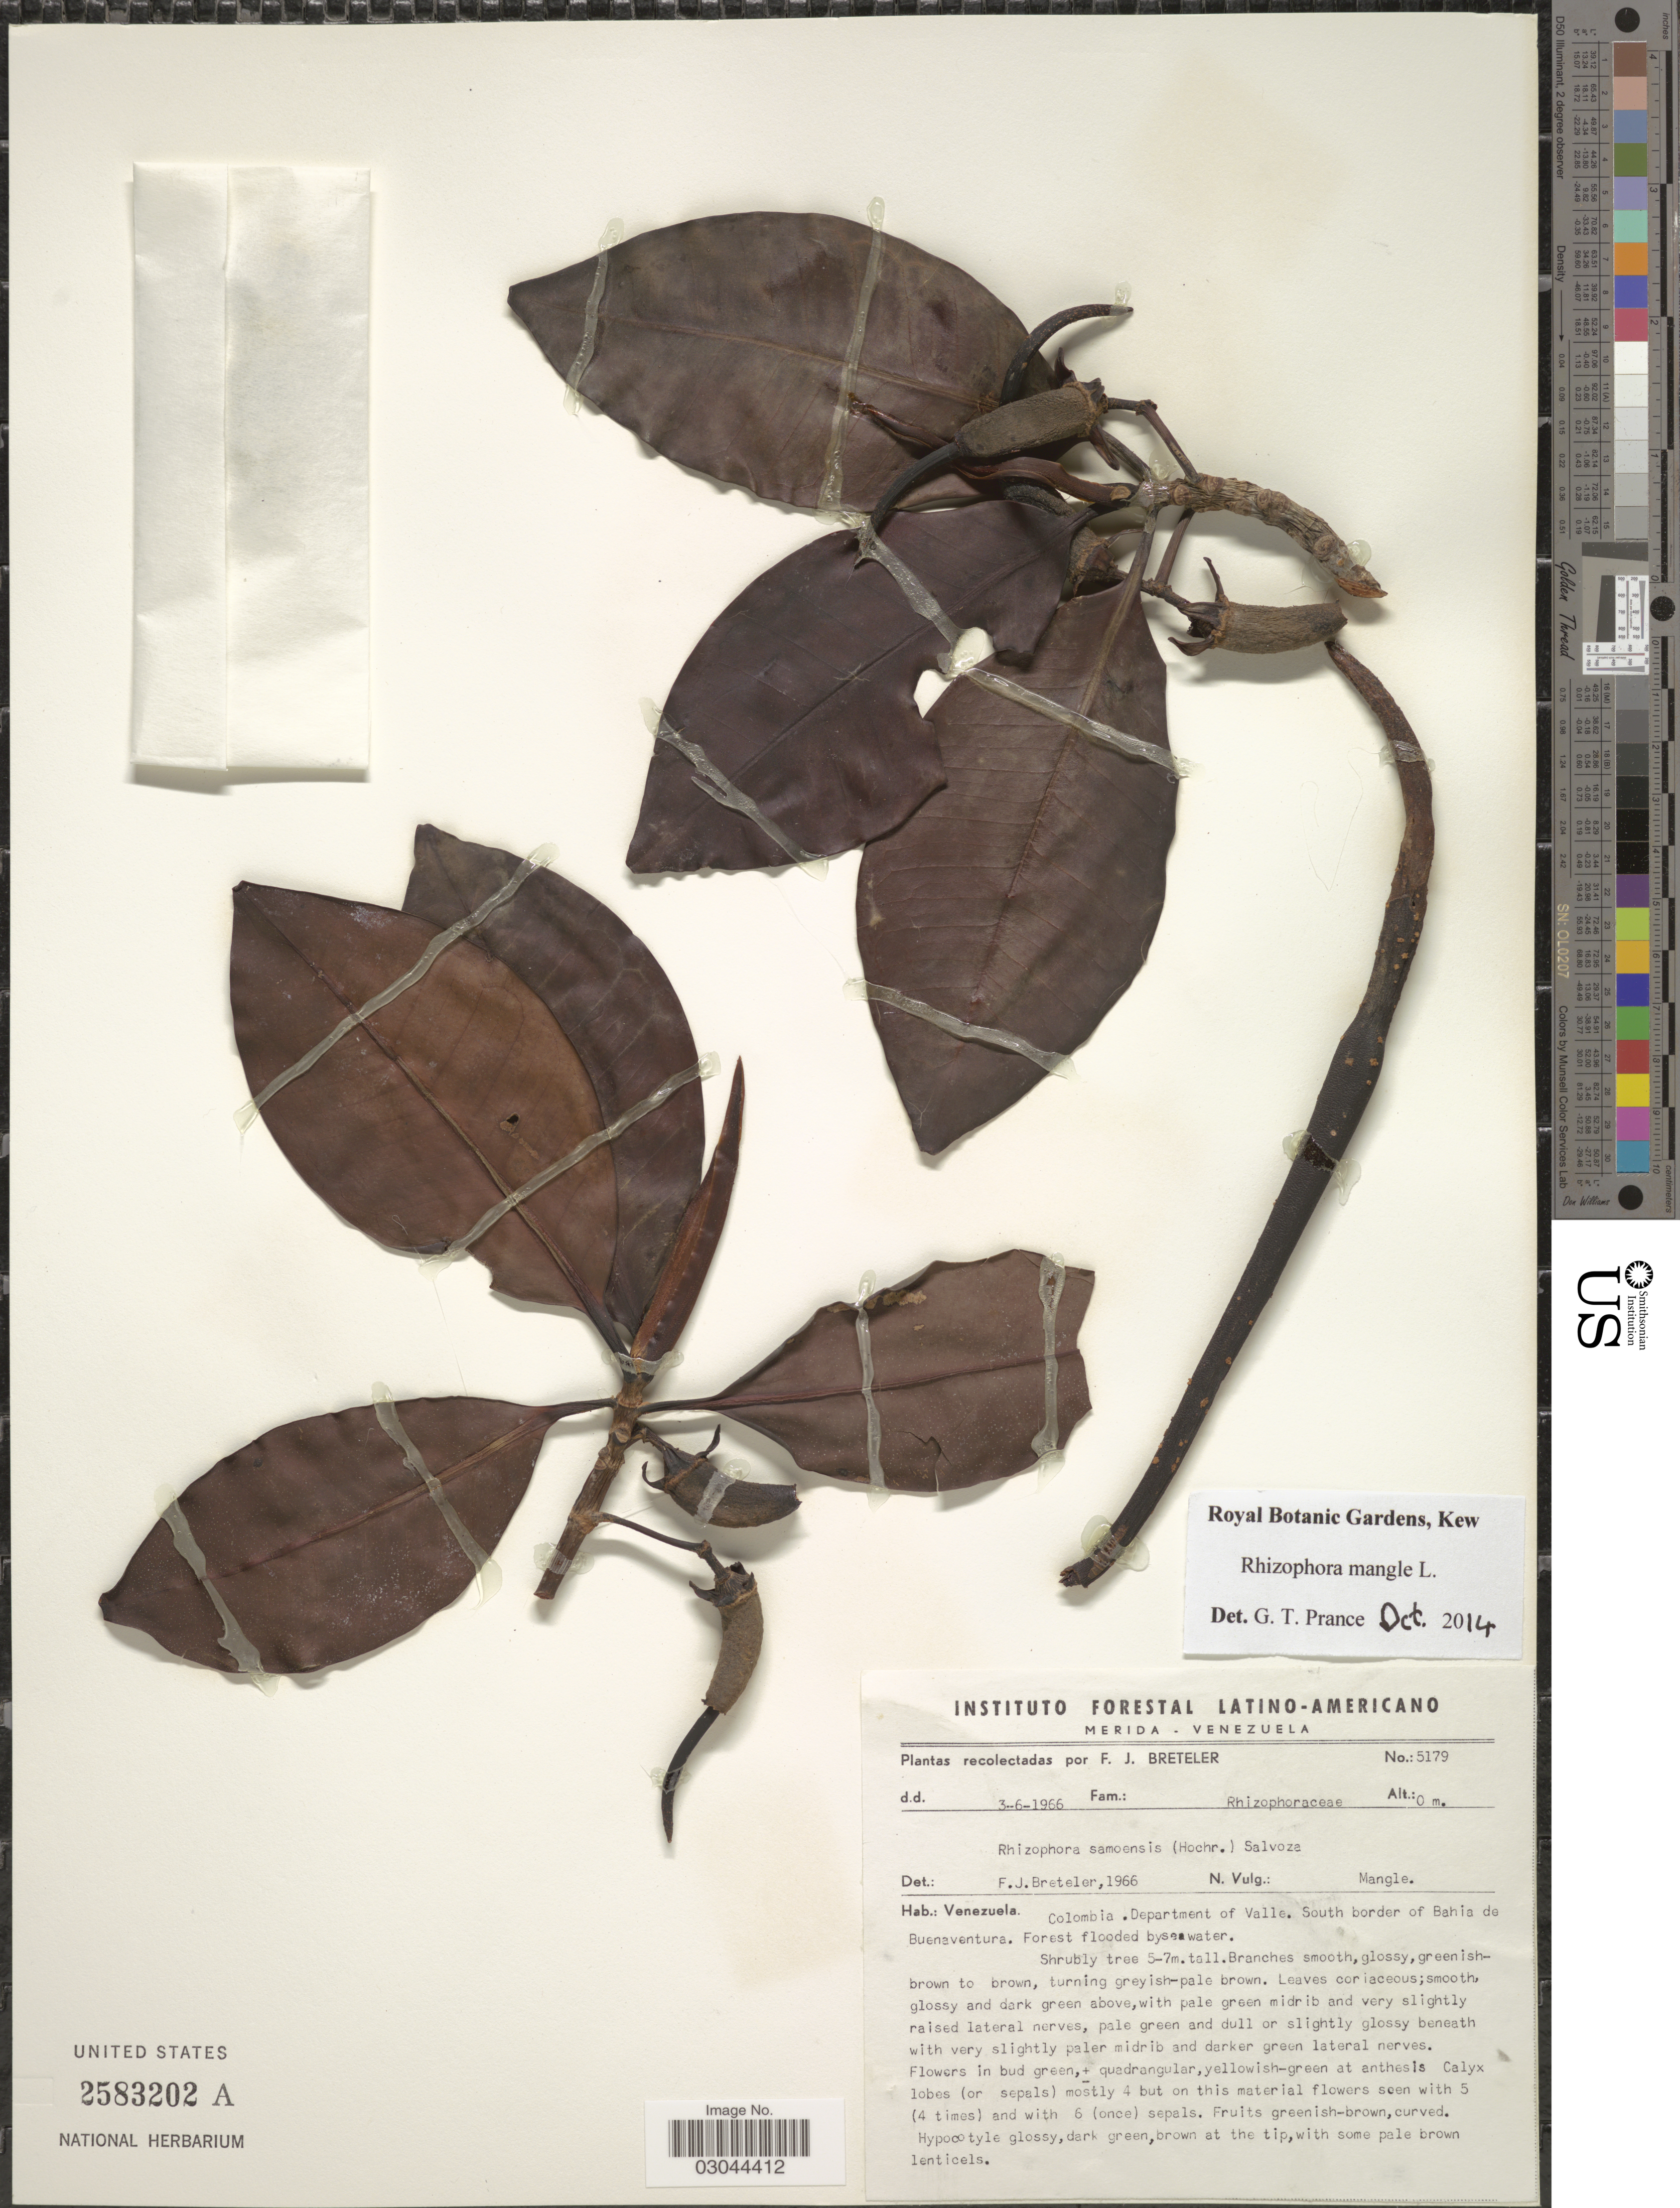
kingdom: Plantae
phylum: Tracheophyta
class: Magnoliopsida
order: Malpighiales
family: Rhizophoraceae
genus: Rhizophora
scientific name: Rhizophora mangle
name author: L.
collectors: F. J. Breteler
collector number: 5179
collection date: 1966-06-03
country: Colombia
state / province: Valle del Cauca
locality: Department of Valle. South border of Bahia de Buenaventura. Forest flooded by seawater.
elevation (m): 0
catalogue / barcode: US 2583202A